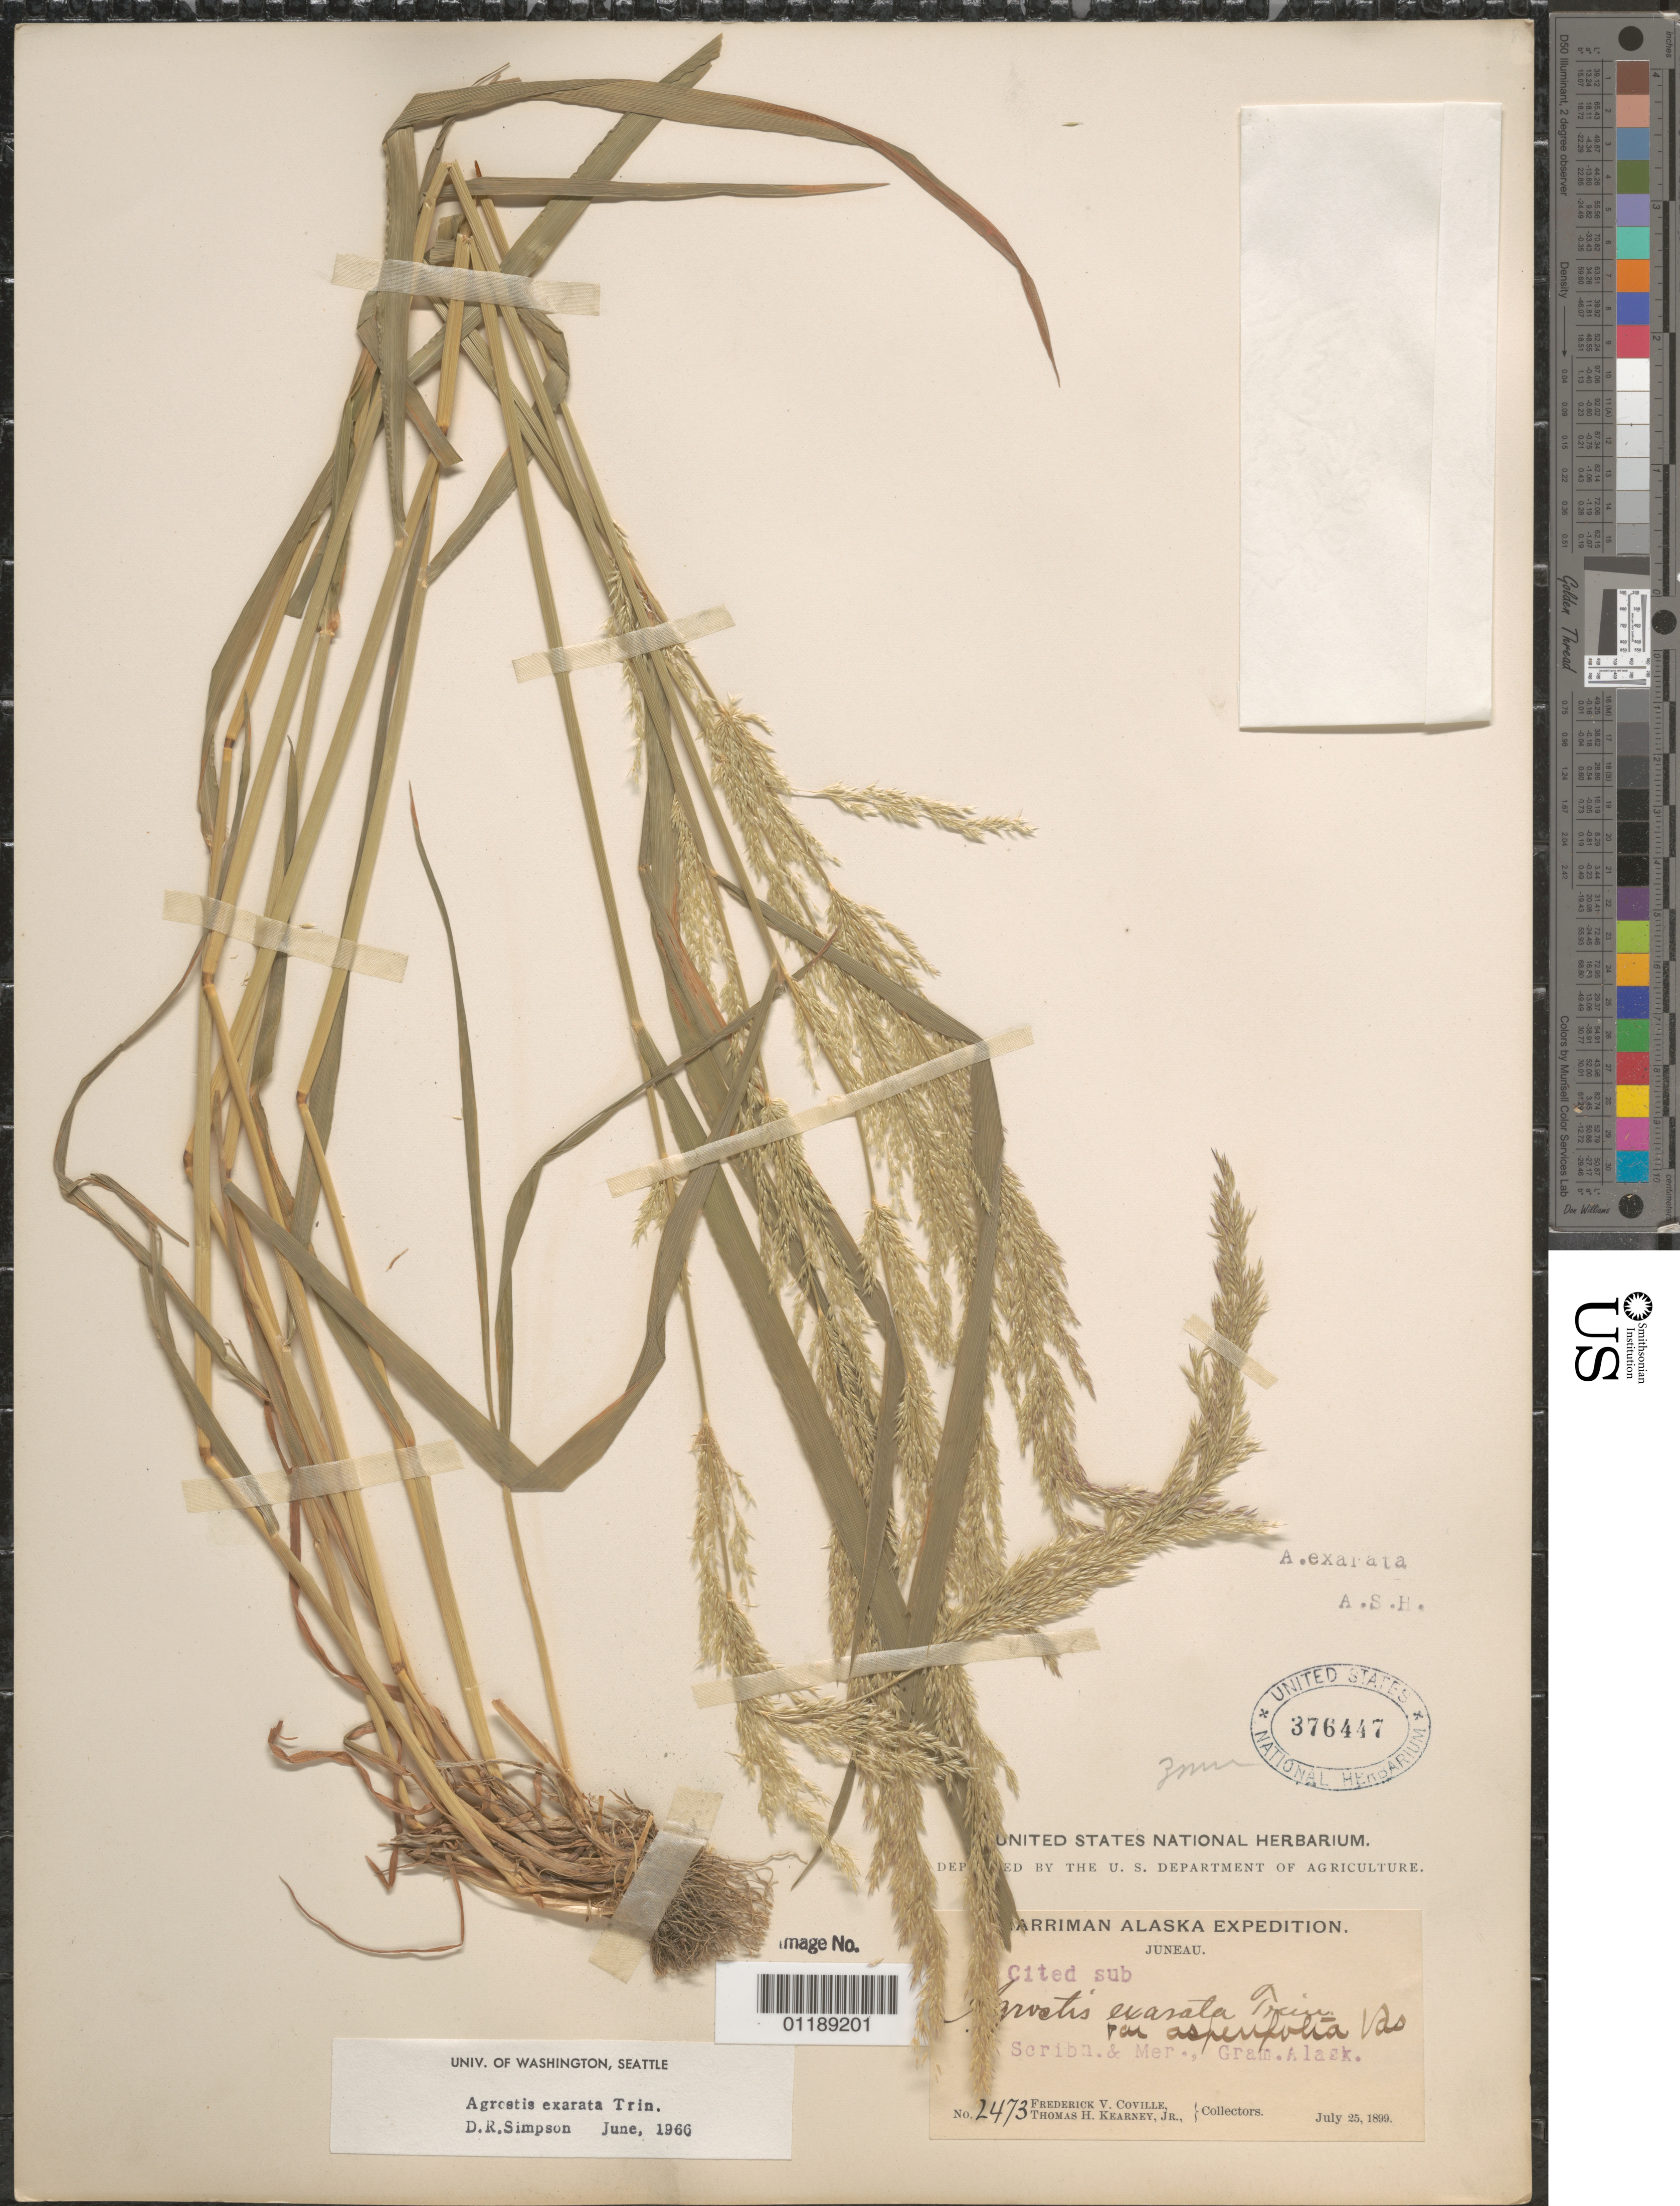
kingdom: Plantae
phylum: Tracheophyta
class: Liliopsida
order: Poales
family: Poaceae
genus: Agrostis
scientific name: Agrostis exarata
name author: Trin.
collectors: F. V. Coville & T. H. Kearney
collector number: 2473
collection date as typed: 25 Jul 1899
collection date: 1899-07-25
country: United States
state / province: Alaska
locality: Juneau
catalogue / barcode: US 376447